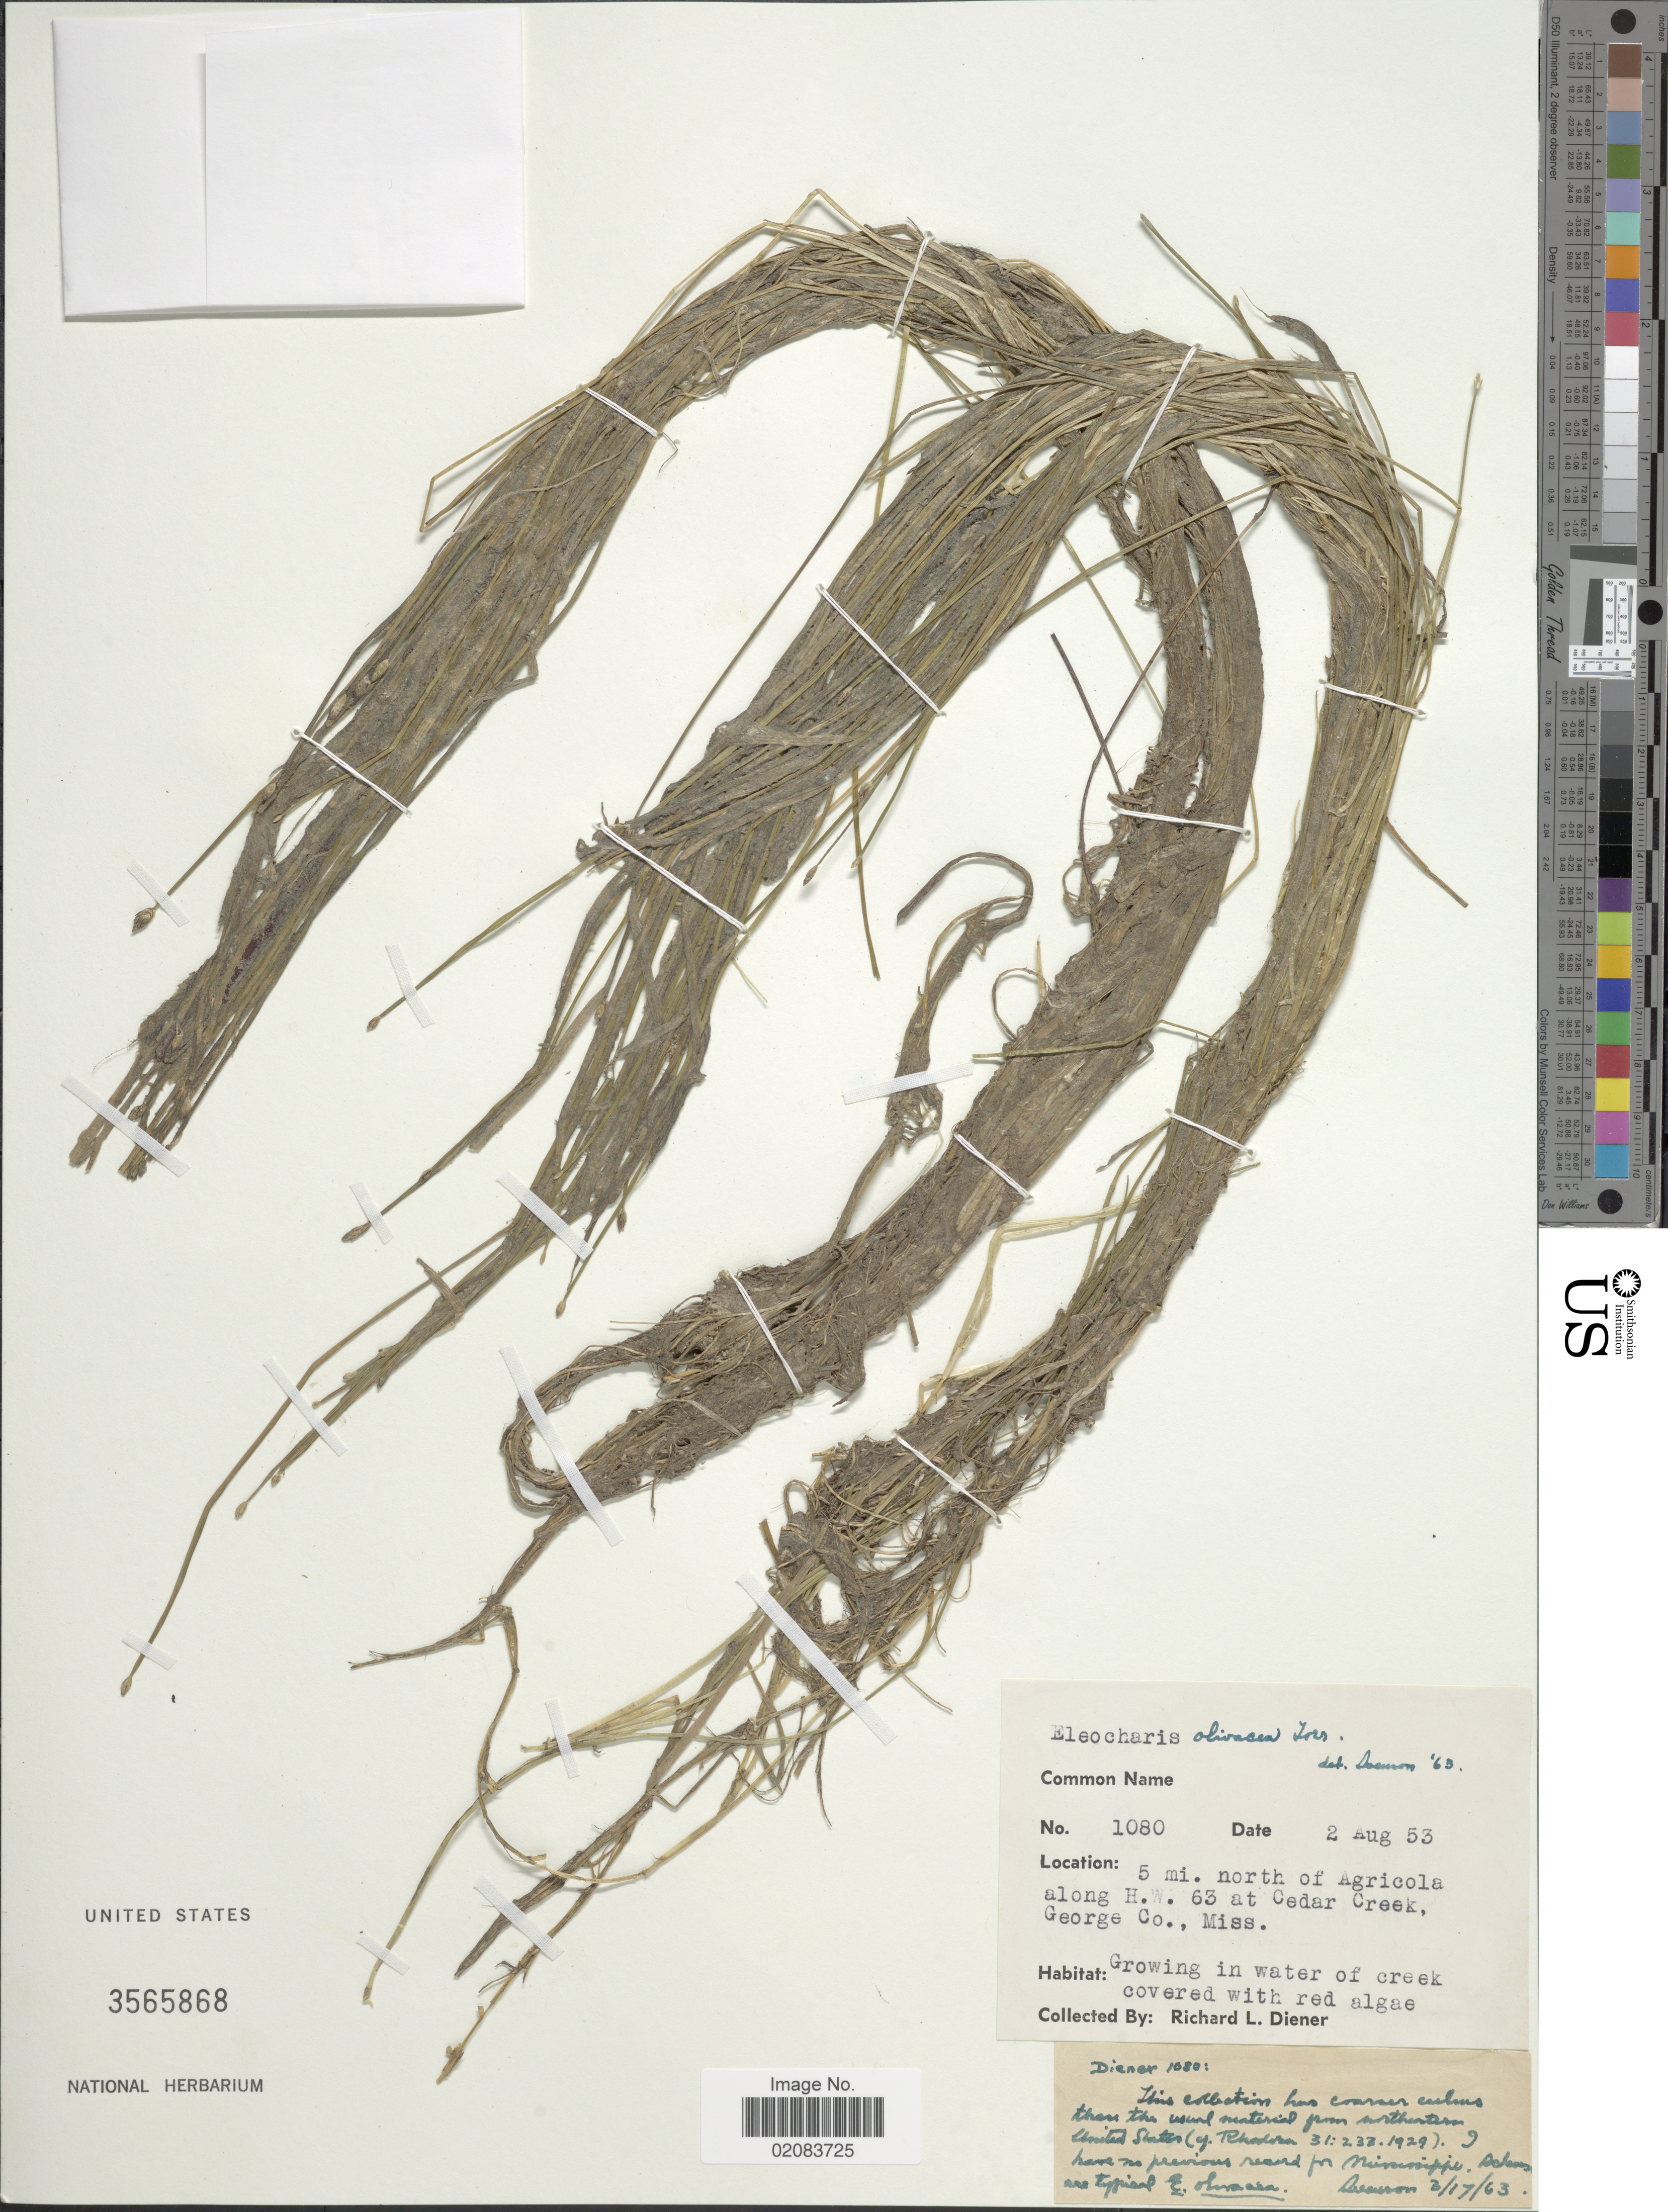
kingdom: Plantae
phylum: Tracheophyta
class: Liliopsida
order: Poales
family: Cyperaceae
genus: Eleocharis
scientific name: Eleocharis olivacea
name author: Torr.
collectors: R. Diener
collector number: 1080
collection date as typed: Transcribed d/m/y: 2/8/53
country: United States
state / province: Mississippi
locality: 5 mi. north of Agricola along H.W. 63 at Cedar Creek, George Co., growing in water of creek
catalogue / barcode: US 3565868